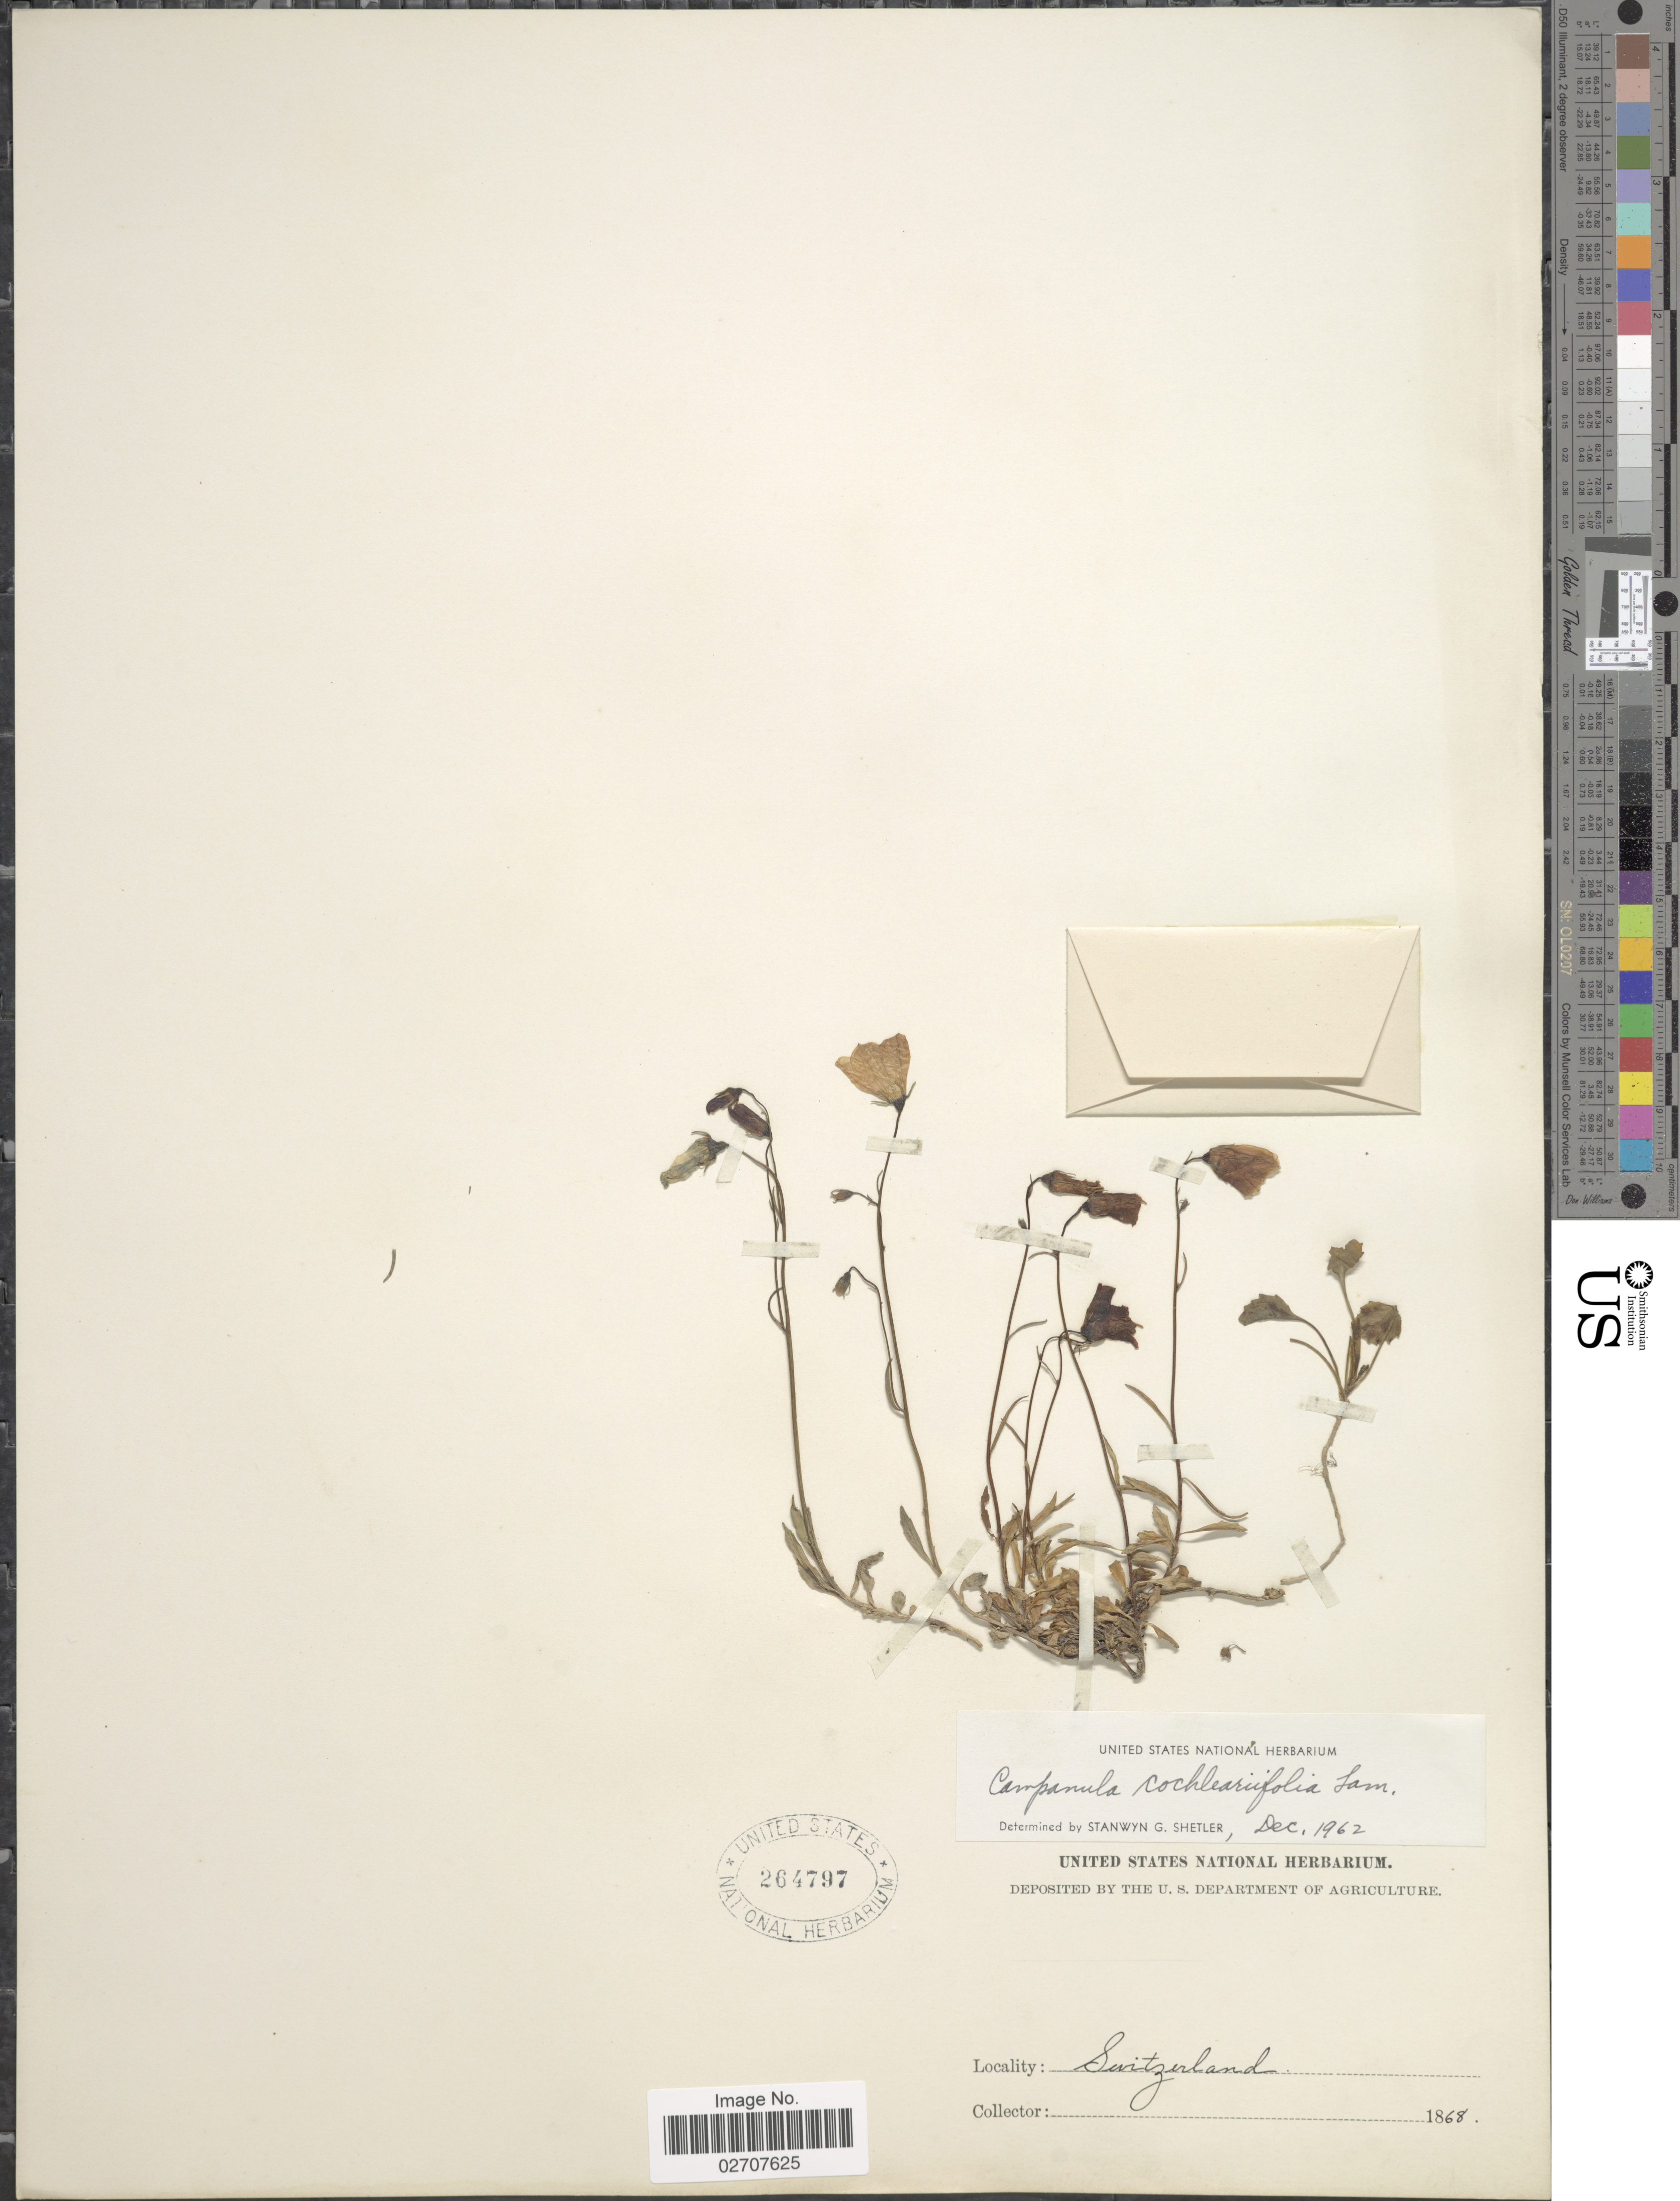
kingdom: Plantae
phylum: Tracheophyta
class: Magnoliopsida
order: Asterales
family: Campanulaceae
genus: Campanula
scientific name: Campanula cochleariifolia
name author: Lam.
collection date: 1868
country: Switzerland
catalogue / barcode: US 264797